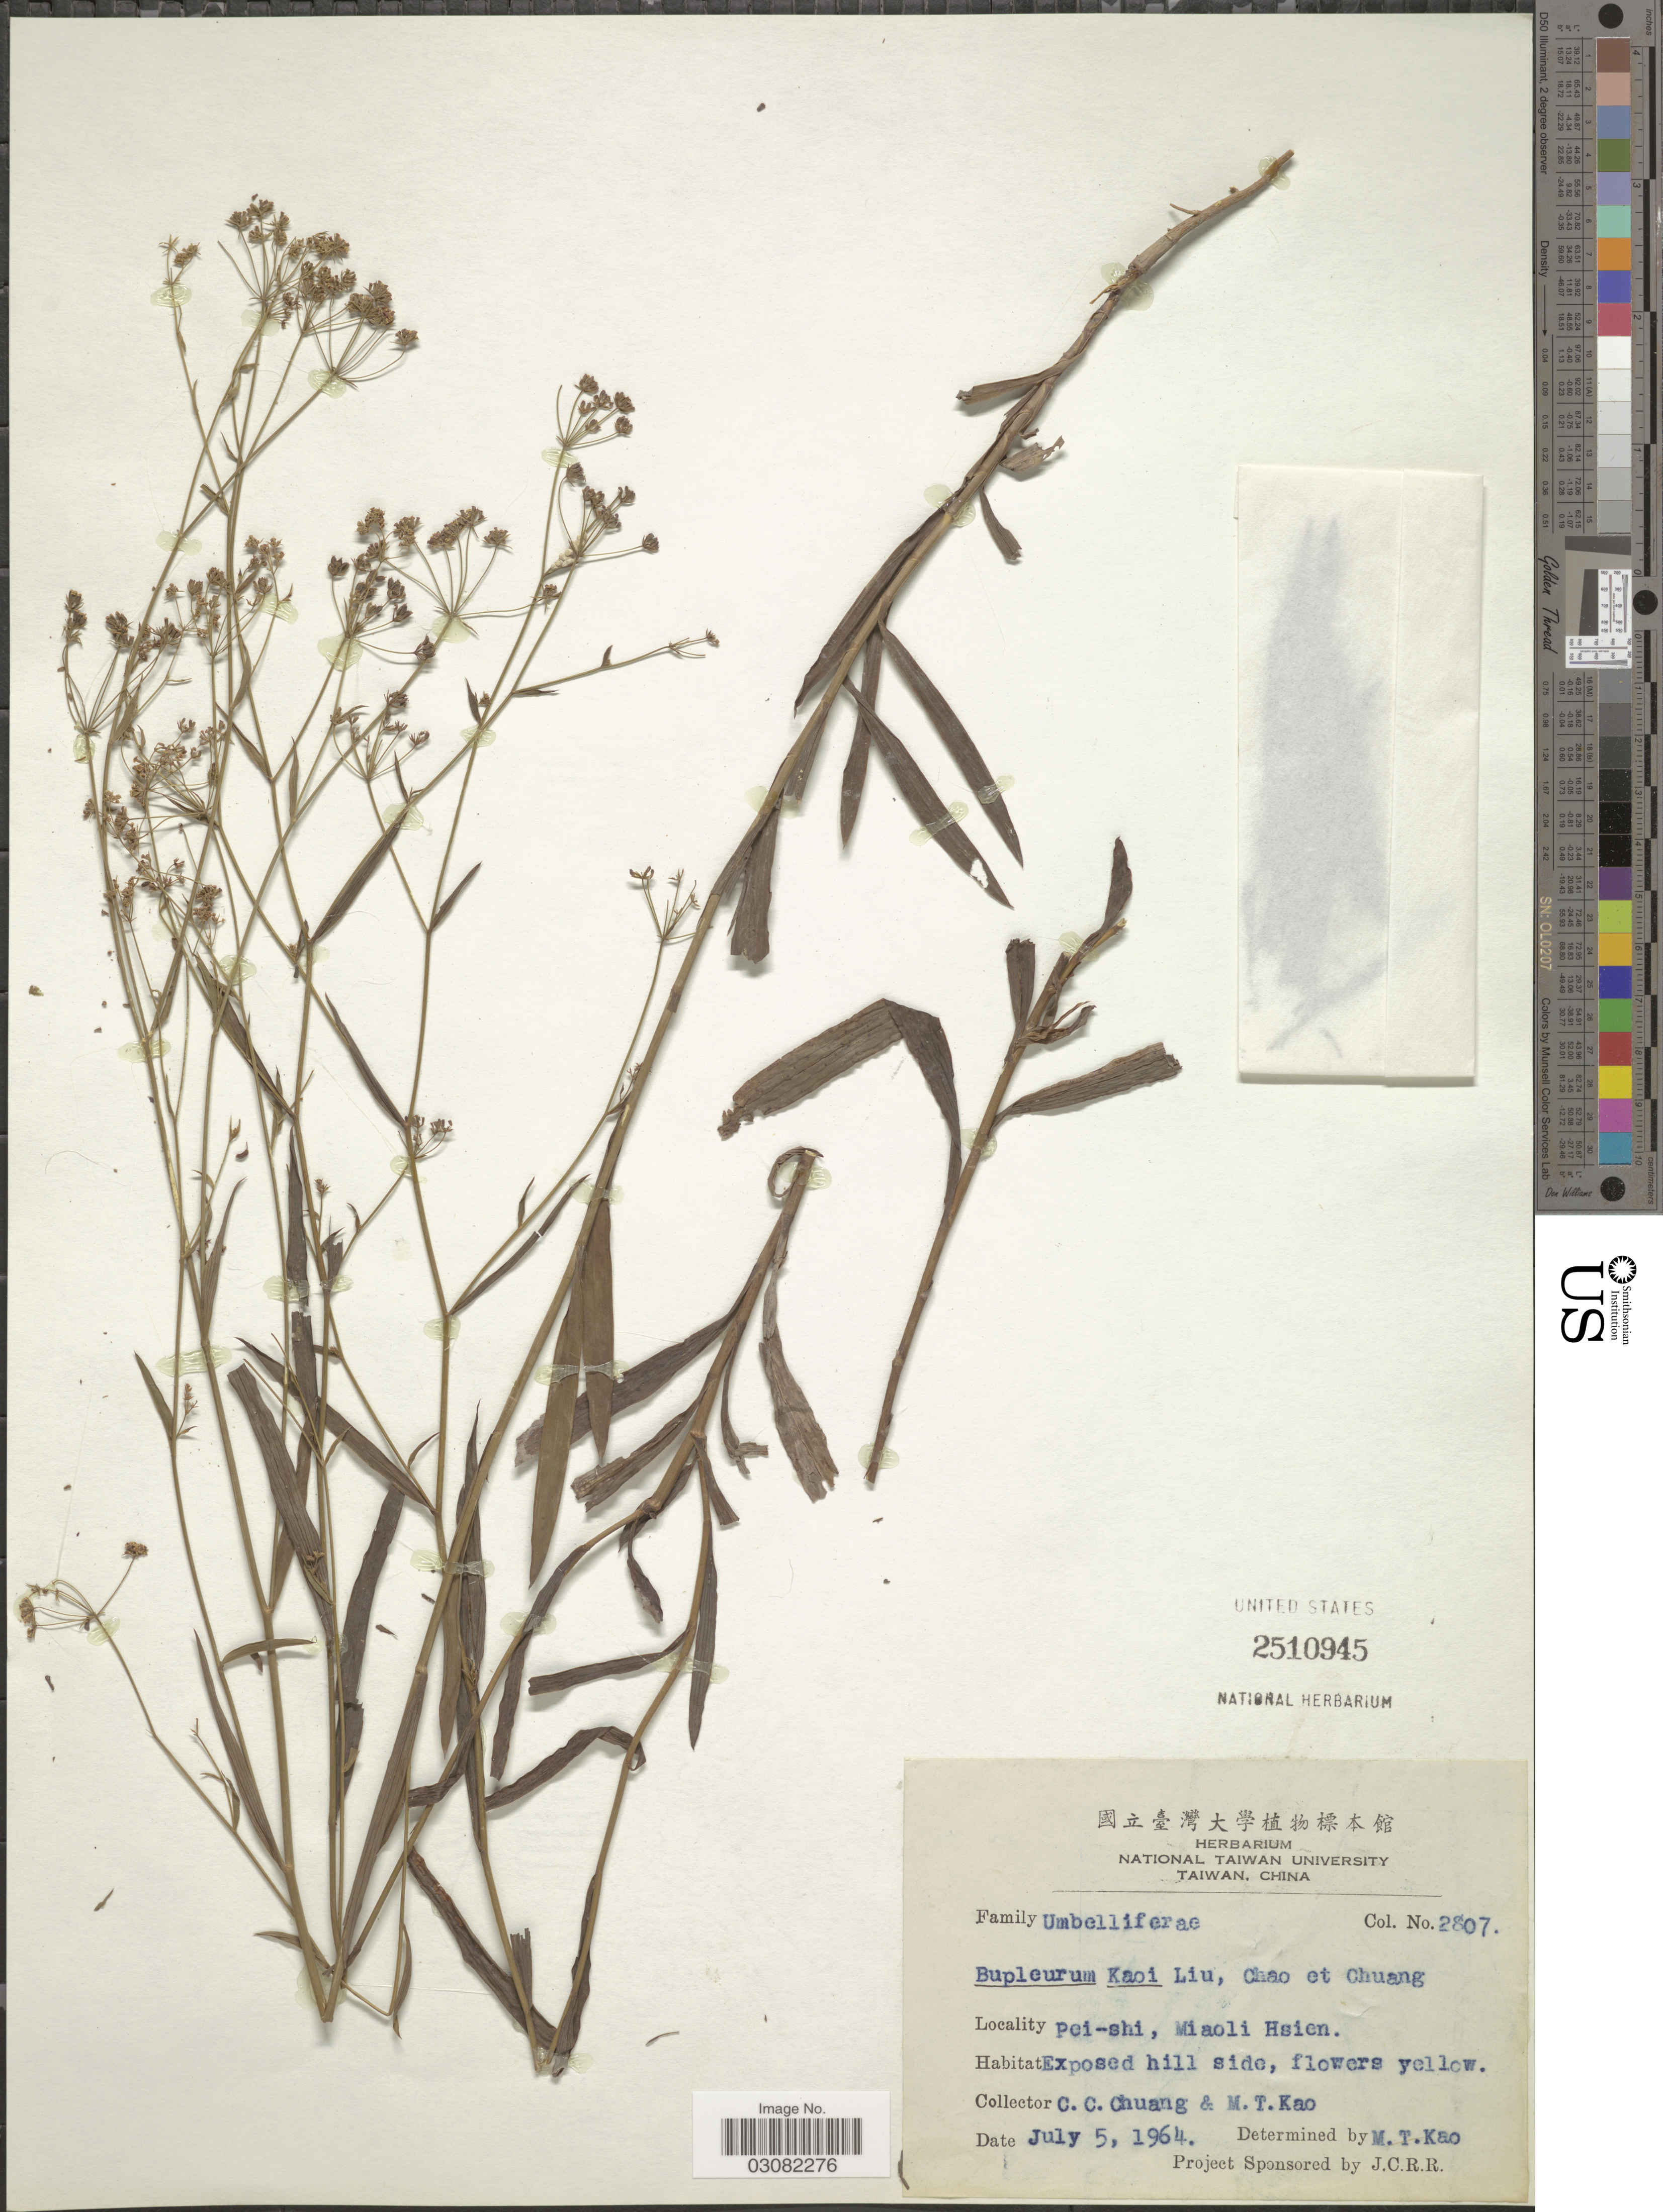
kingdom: Plantae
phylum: Tracheophyta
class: Magnoliopsida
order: Apiales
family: Apiaceae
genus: Bupleurum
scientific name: Bupleurum kaoi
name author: Liu et al.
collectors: C. C. Chuang & M. T. Kao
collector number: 2807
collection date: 1964-07-05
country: Taiwan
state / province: Miaoli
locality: Pei-shi, Miaoli Hsien.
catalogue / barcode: US 2510945